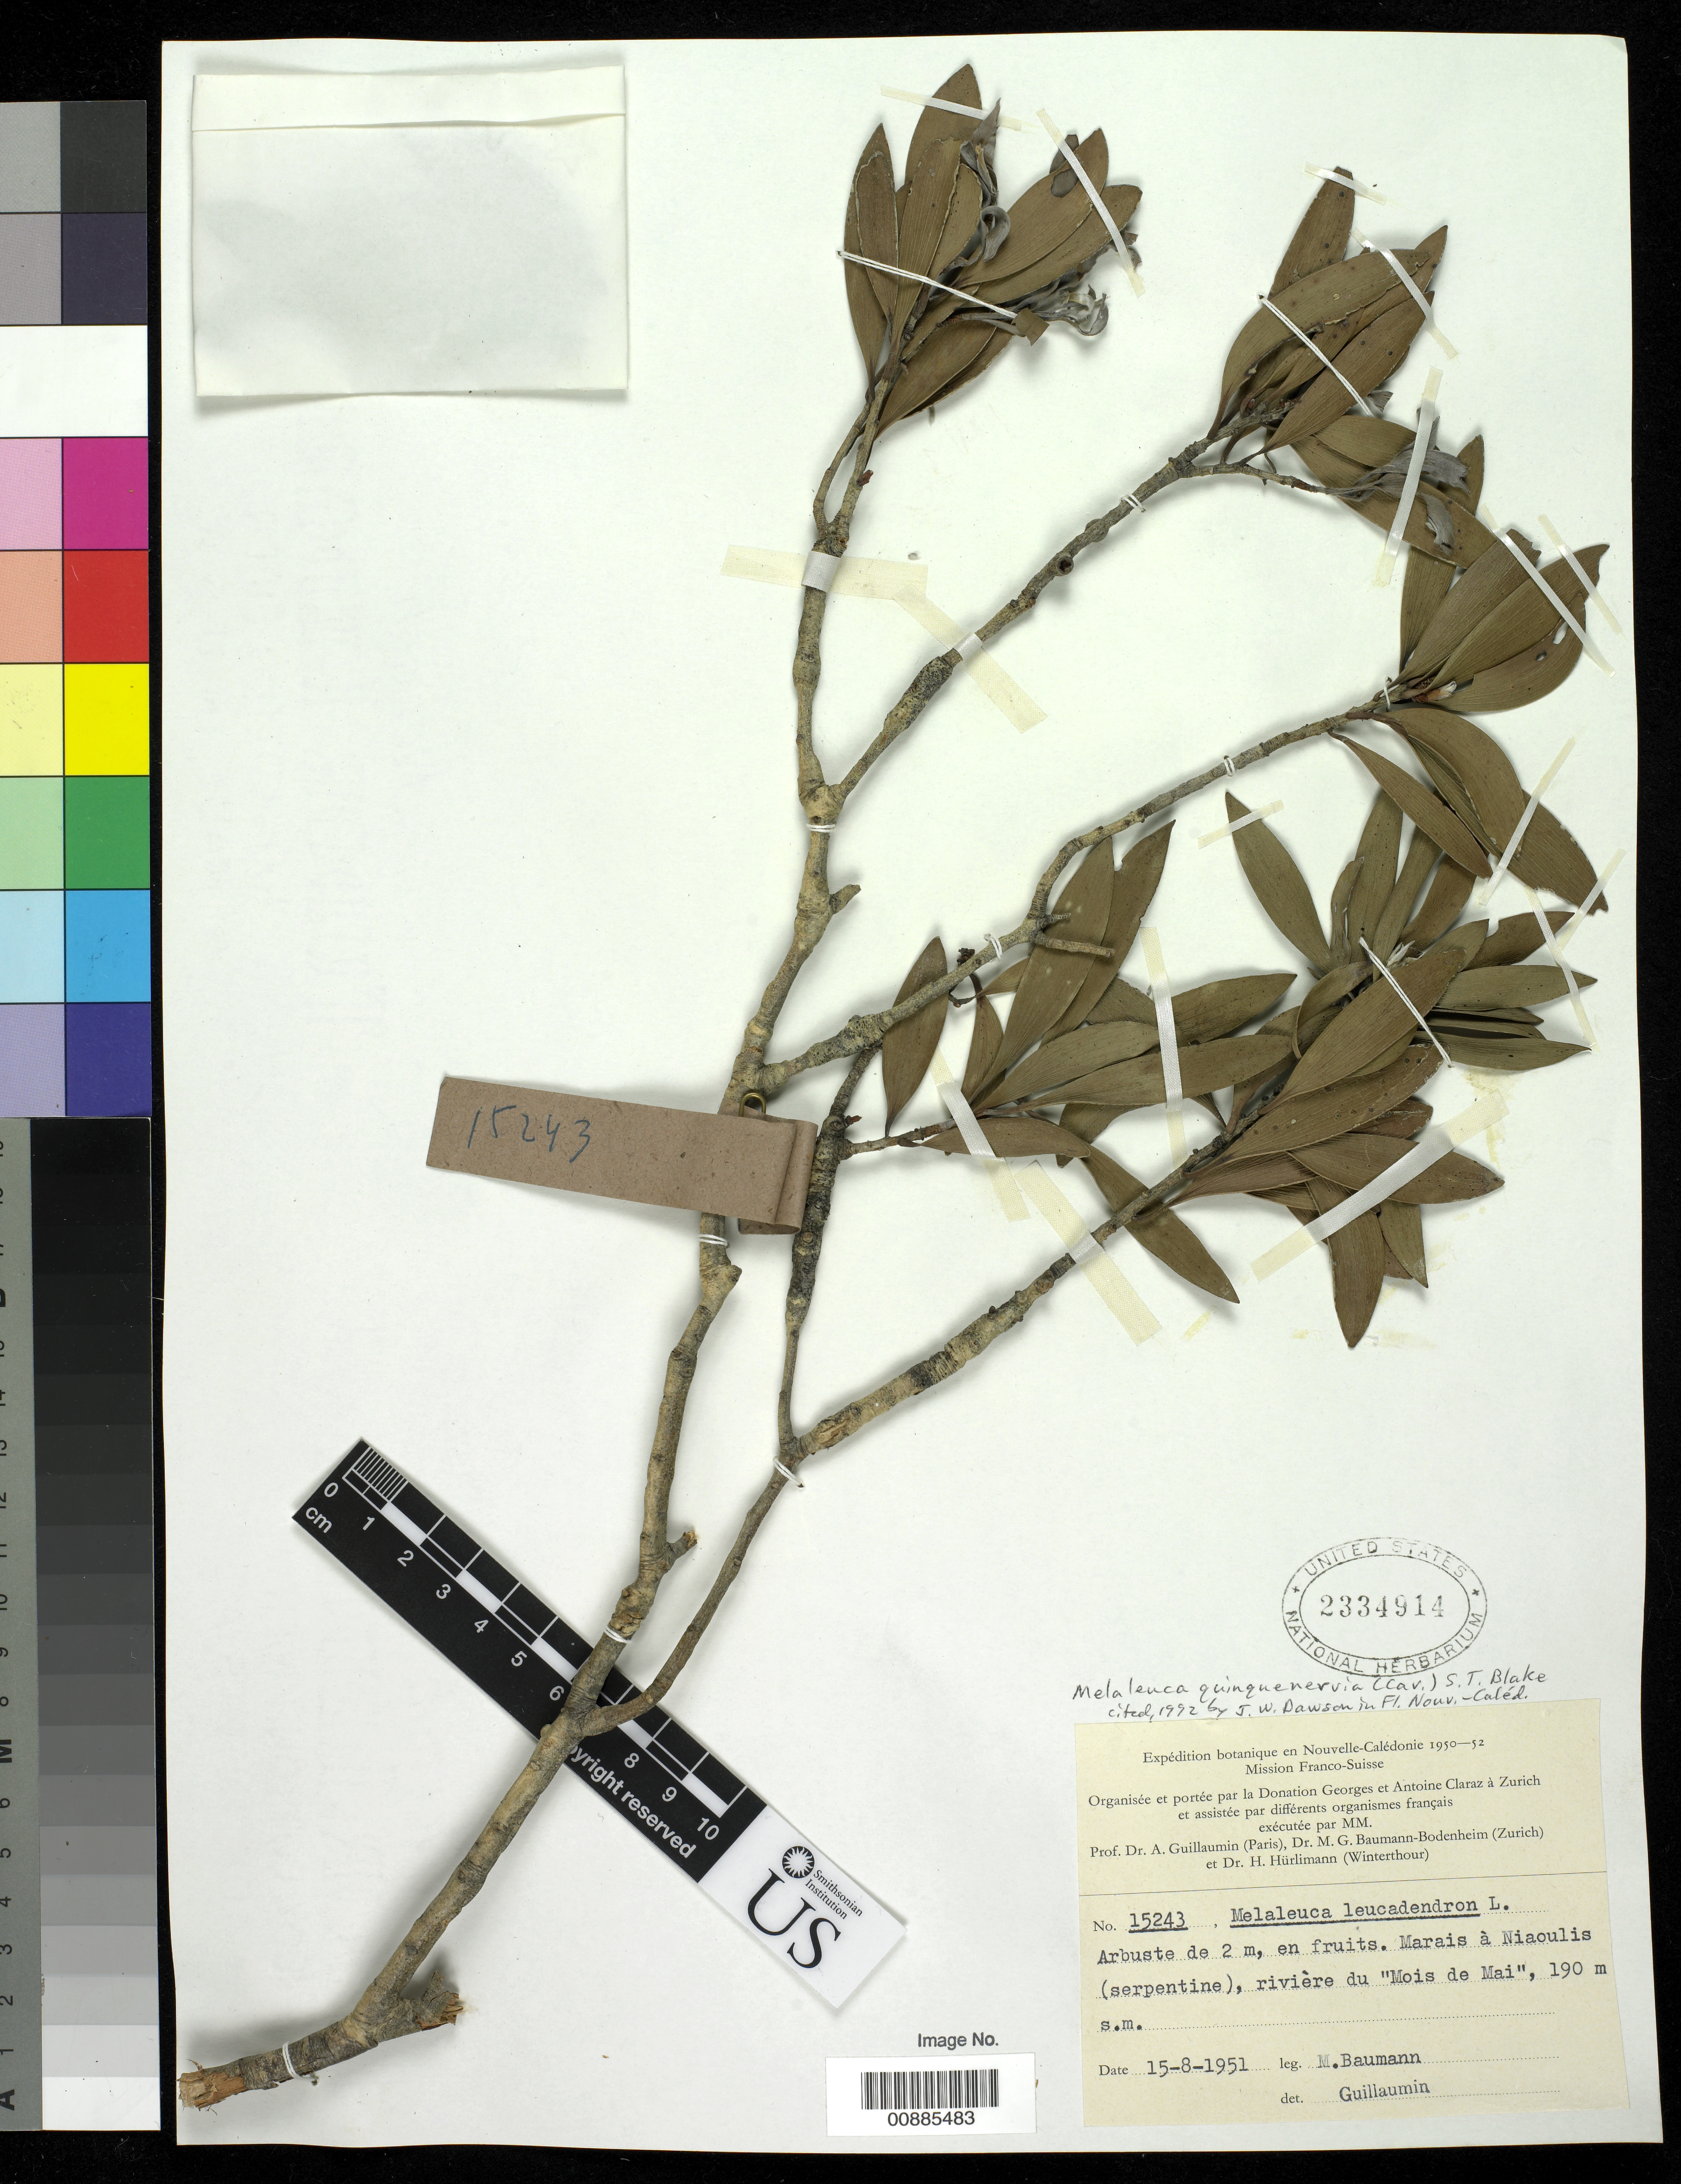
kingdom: Plantae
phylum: Tracheophyta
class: Magnoliopsida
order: Myrtales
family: Myrtaceae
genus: Melaleuca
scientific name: Melaleuca quinquenervia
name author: (Cav.) S.T. Blake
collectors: A. Guillaumin, M. Baumann & H. Hürlimann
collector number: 15243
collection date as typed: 15 Oct 1951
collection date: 1951-10-15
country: New Caledonia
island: New Caledonia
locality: Marais a Niaoulis (serpentine)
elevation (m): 190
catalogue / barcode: US 2334914